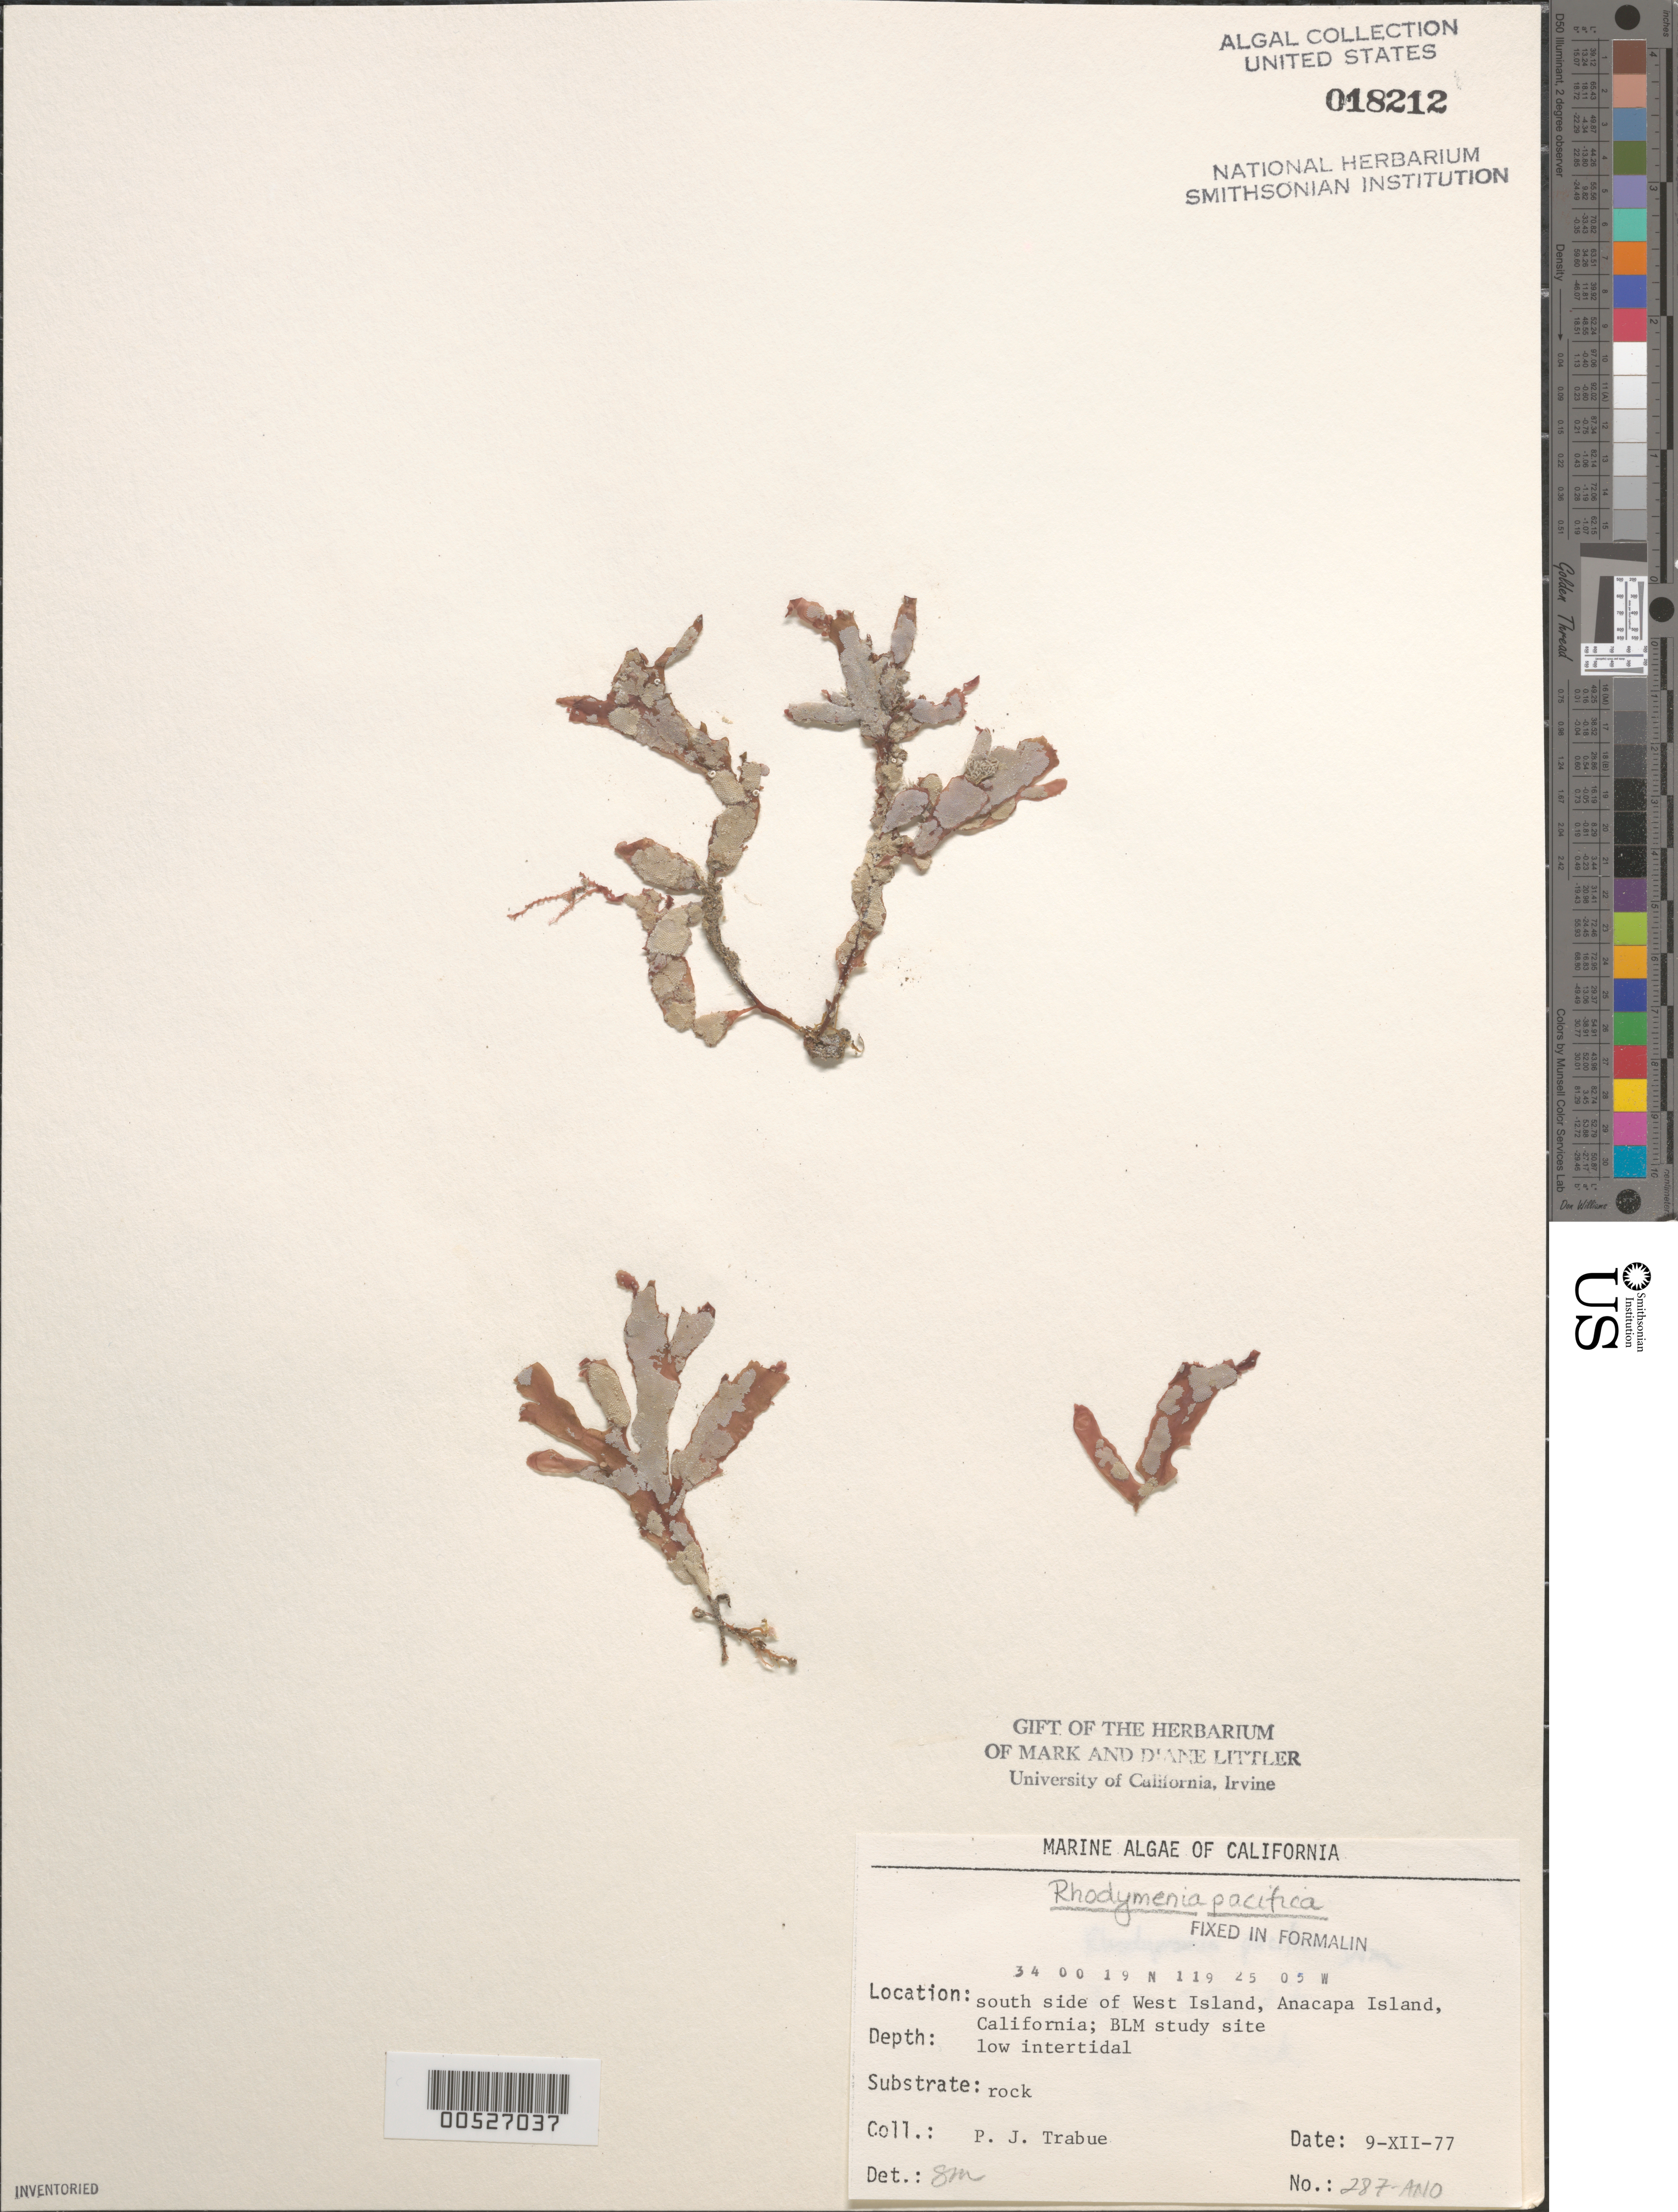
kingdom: Plantae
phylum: Rhodophyta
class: Florideophyceae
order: Rhodymeniales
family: Rhodymeniaceae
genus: Rhodymenia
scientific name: Rhodymenia pacifica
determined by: Murray, S. N.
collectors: P. J. Trabue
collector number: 287-ANO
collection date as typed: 09 Dec 1977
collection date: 1977-12-09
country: United States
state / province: California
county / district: Ventura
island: Anacapa Island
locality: South side of west island, near Cat Rock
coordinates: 34 00 19 N, 119 25 05 W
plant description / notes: BLM-SOCALBIGHT Rocky Intertidal Survey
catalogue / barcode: US 18212